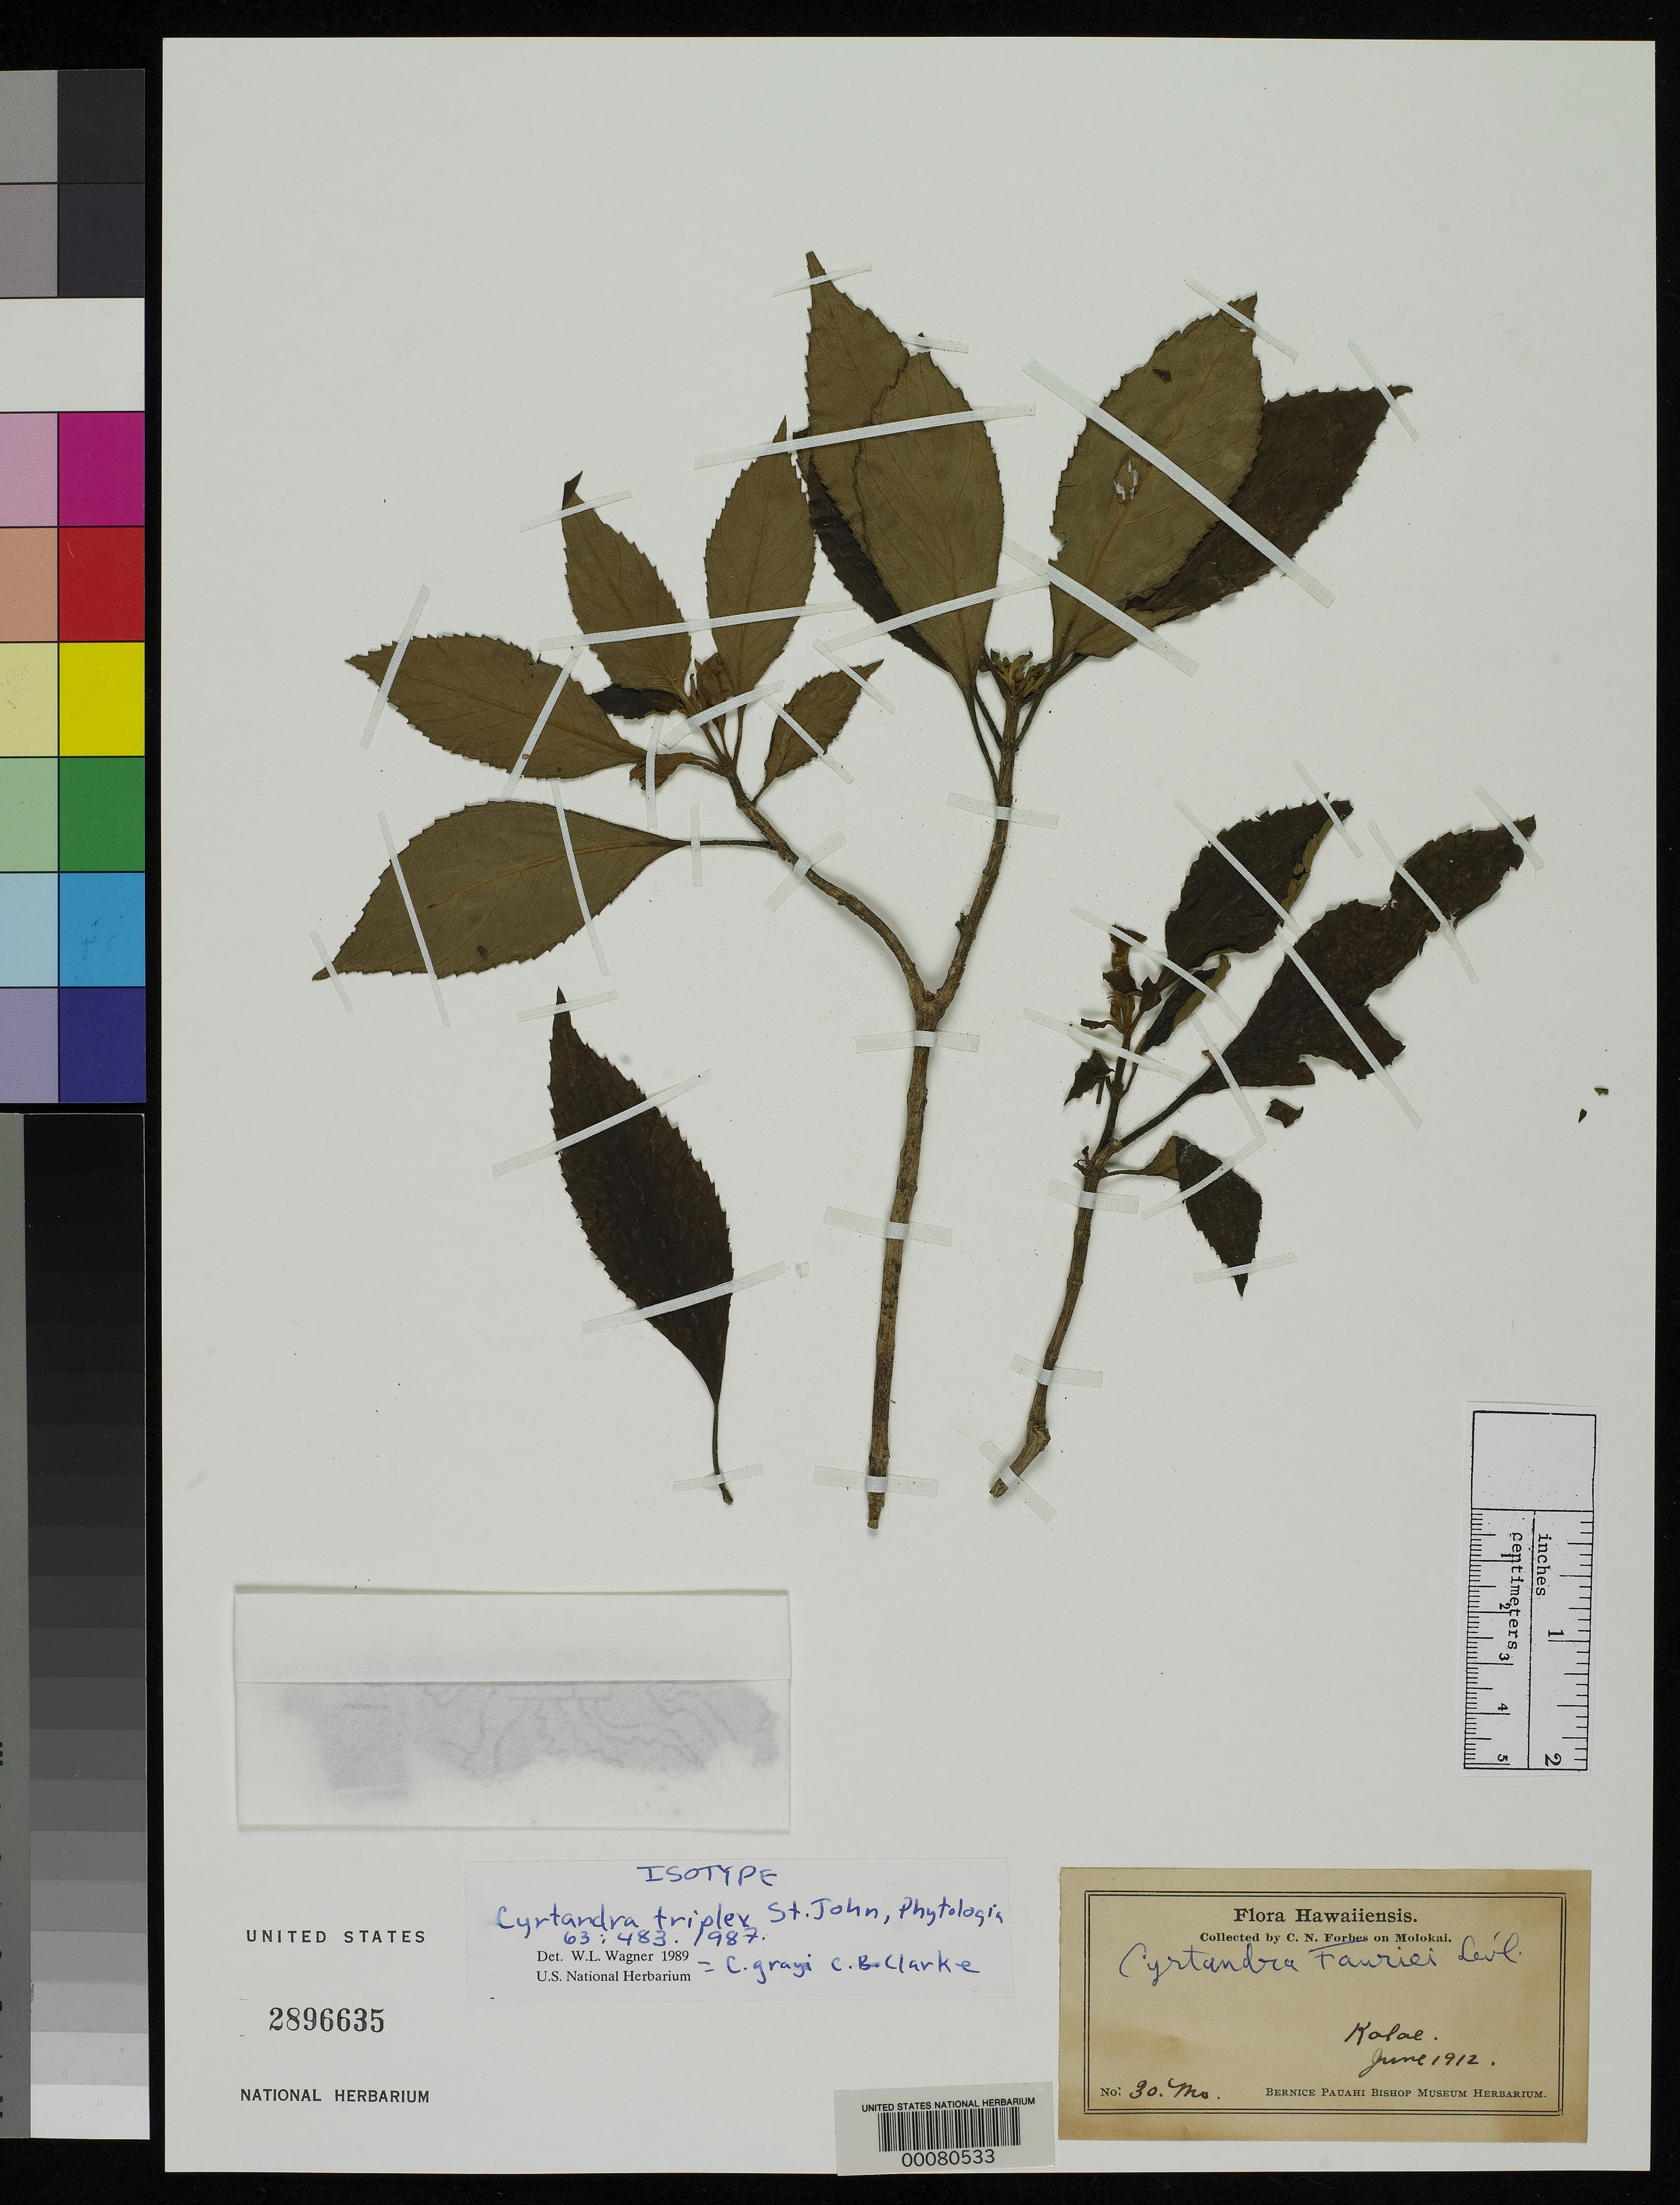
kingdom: Plantae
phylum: Tracheophyta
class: Magnoliopsida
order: Lamiales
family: Gesneriaceae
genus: Cyrtandra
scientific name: Cyrtandra triplex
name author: H. St. John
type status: Isotype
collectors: C. N. Forbes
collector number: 30. Mo.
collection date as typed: Jun 1912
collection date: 1912-06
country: United States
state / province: Hawaii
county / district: Maui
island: Moloka'i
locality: Kala'e.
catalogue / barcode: US 2896635